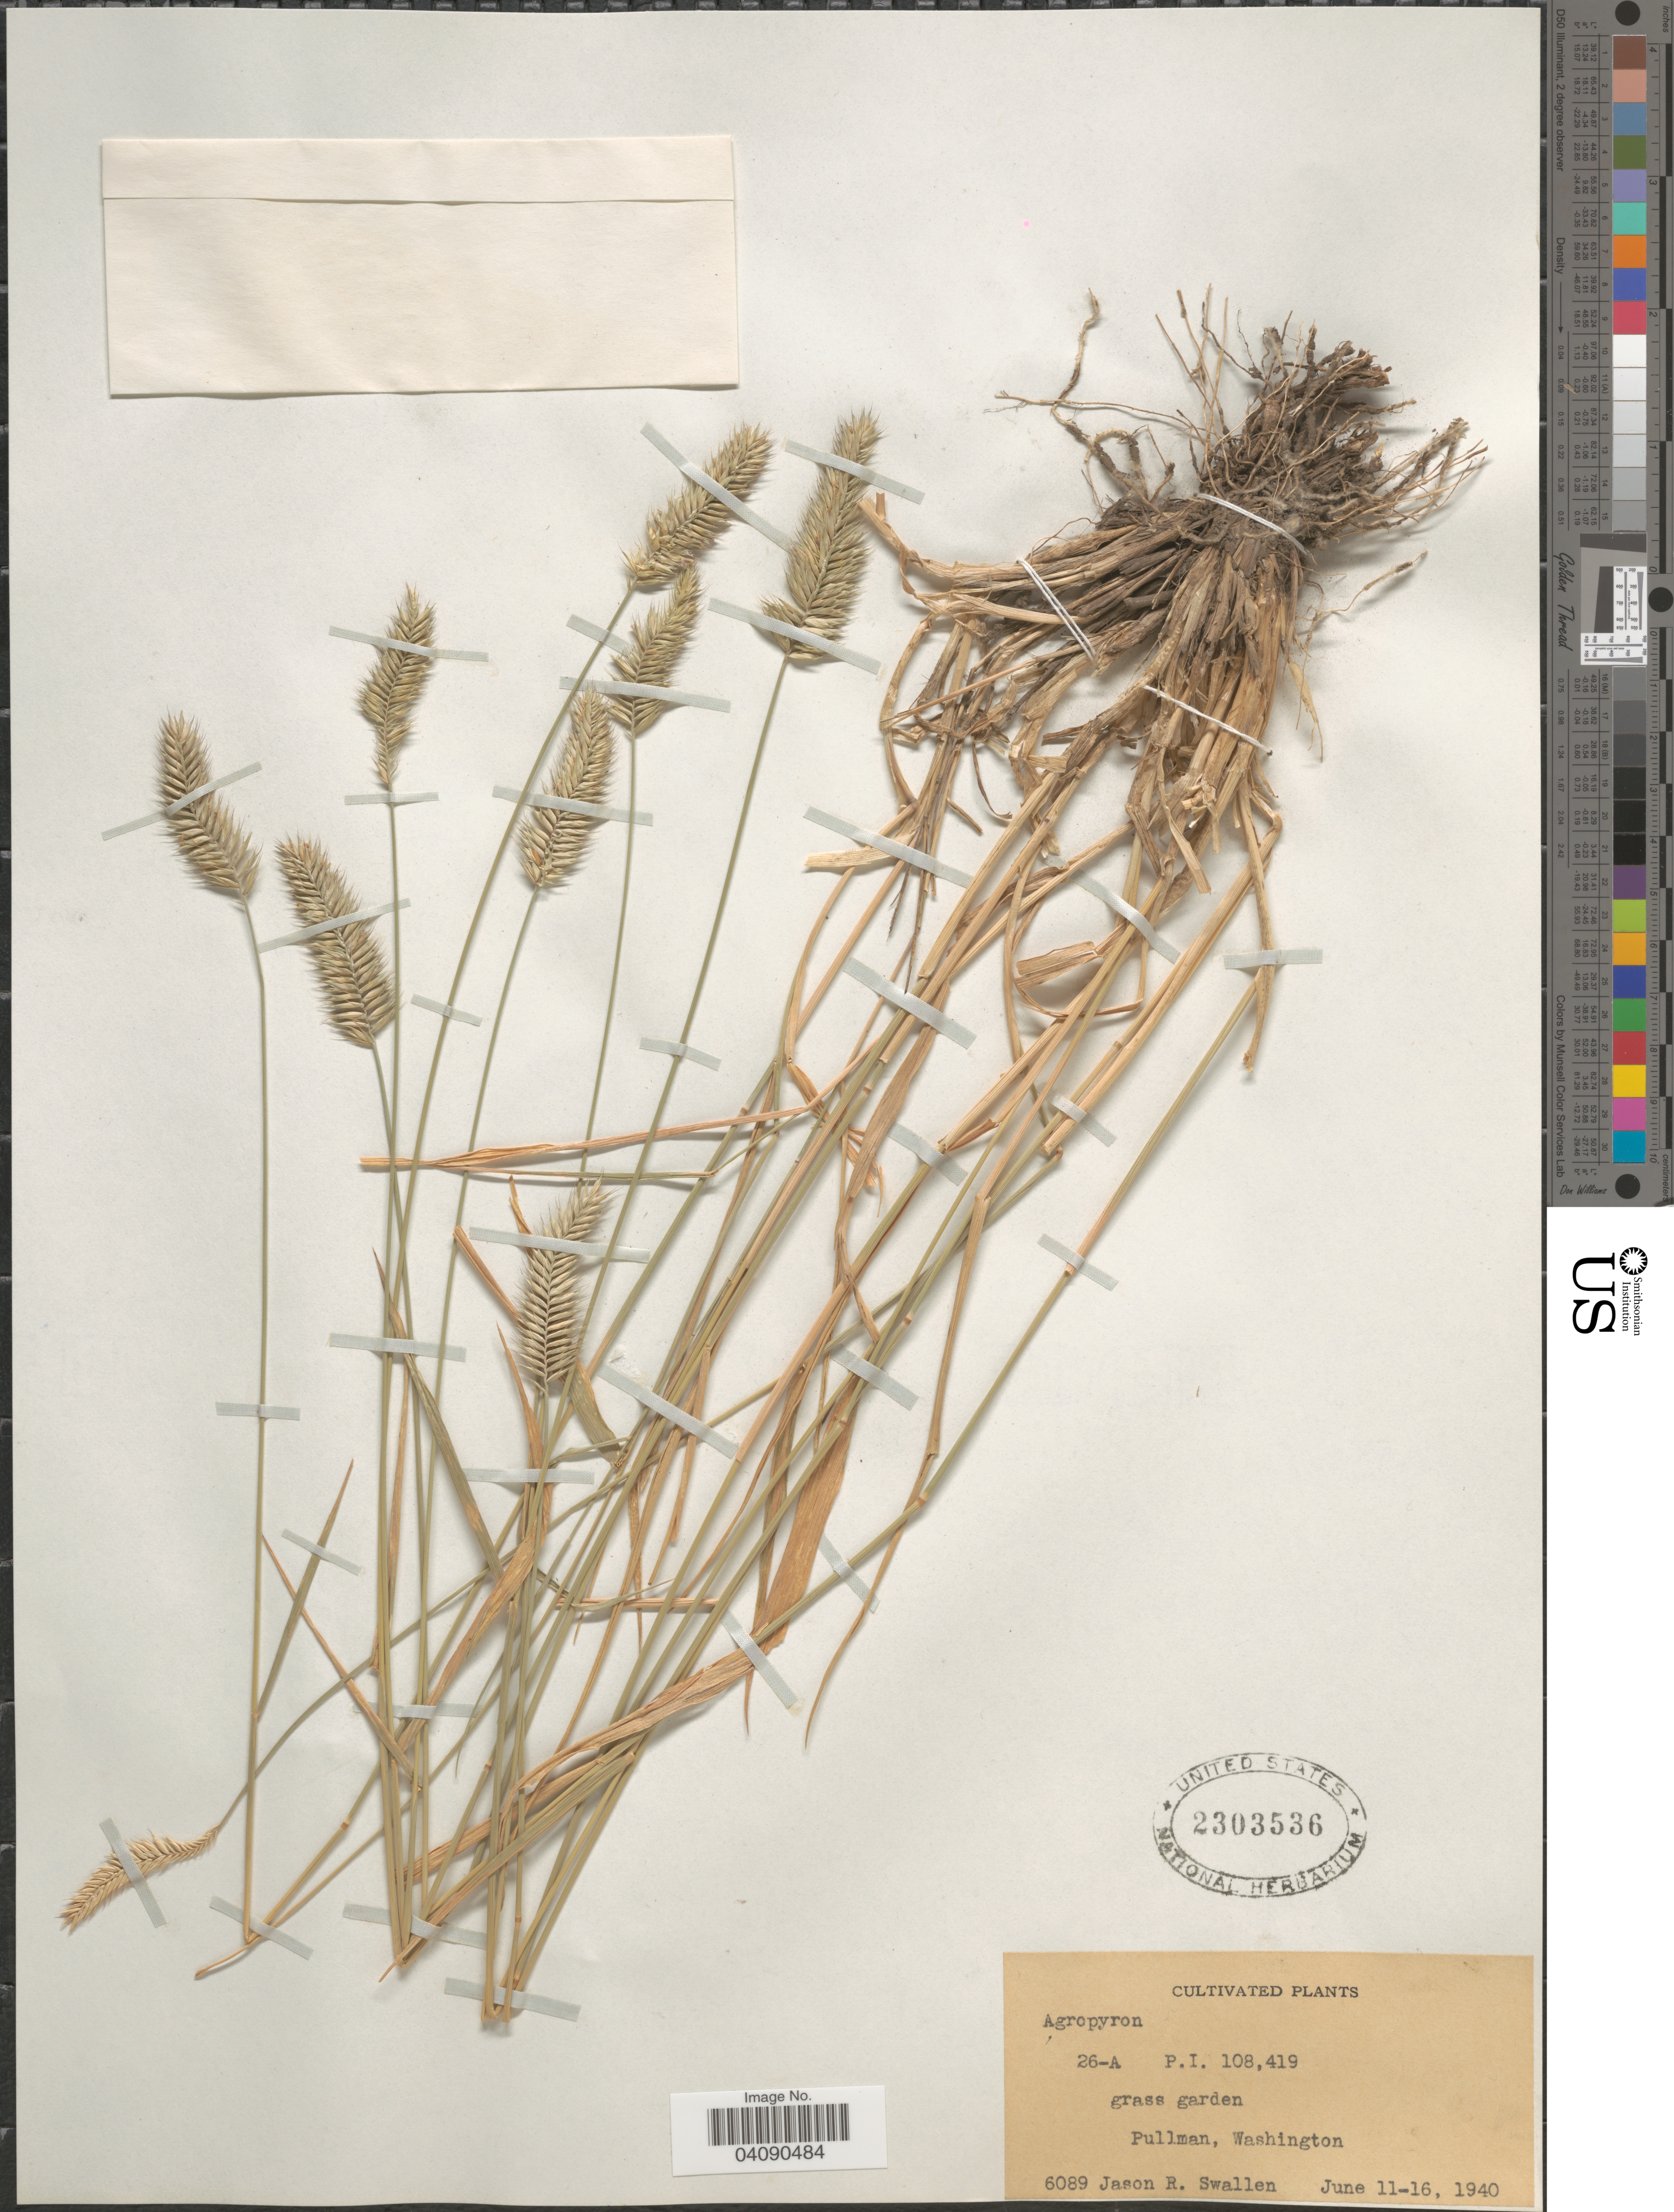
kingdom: Plantae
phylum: Tracheophyta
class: Liliopsida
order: Poales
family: Poaceae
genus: Agropyron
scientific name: Agropyron sp.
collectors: J. R. Swallen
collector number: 6089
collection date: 1940-06-11/1940-06-16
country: United States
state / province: Washington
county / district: Whitman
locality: Grass garden. Pullman.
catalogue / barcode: US 2303536